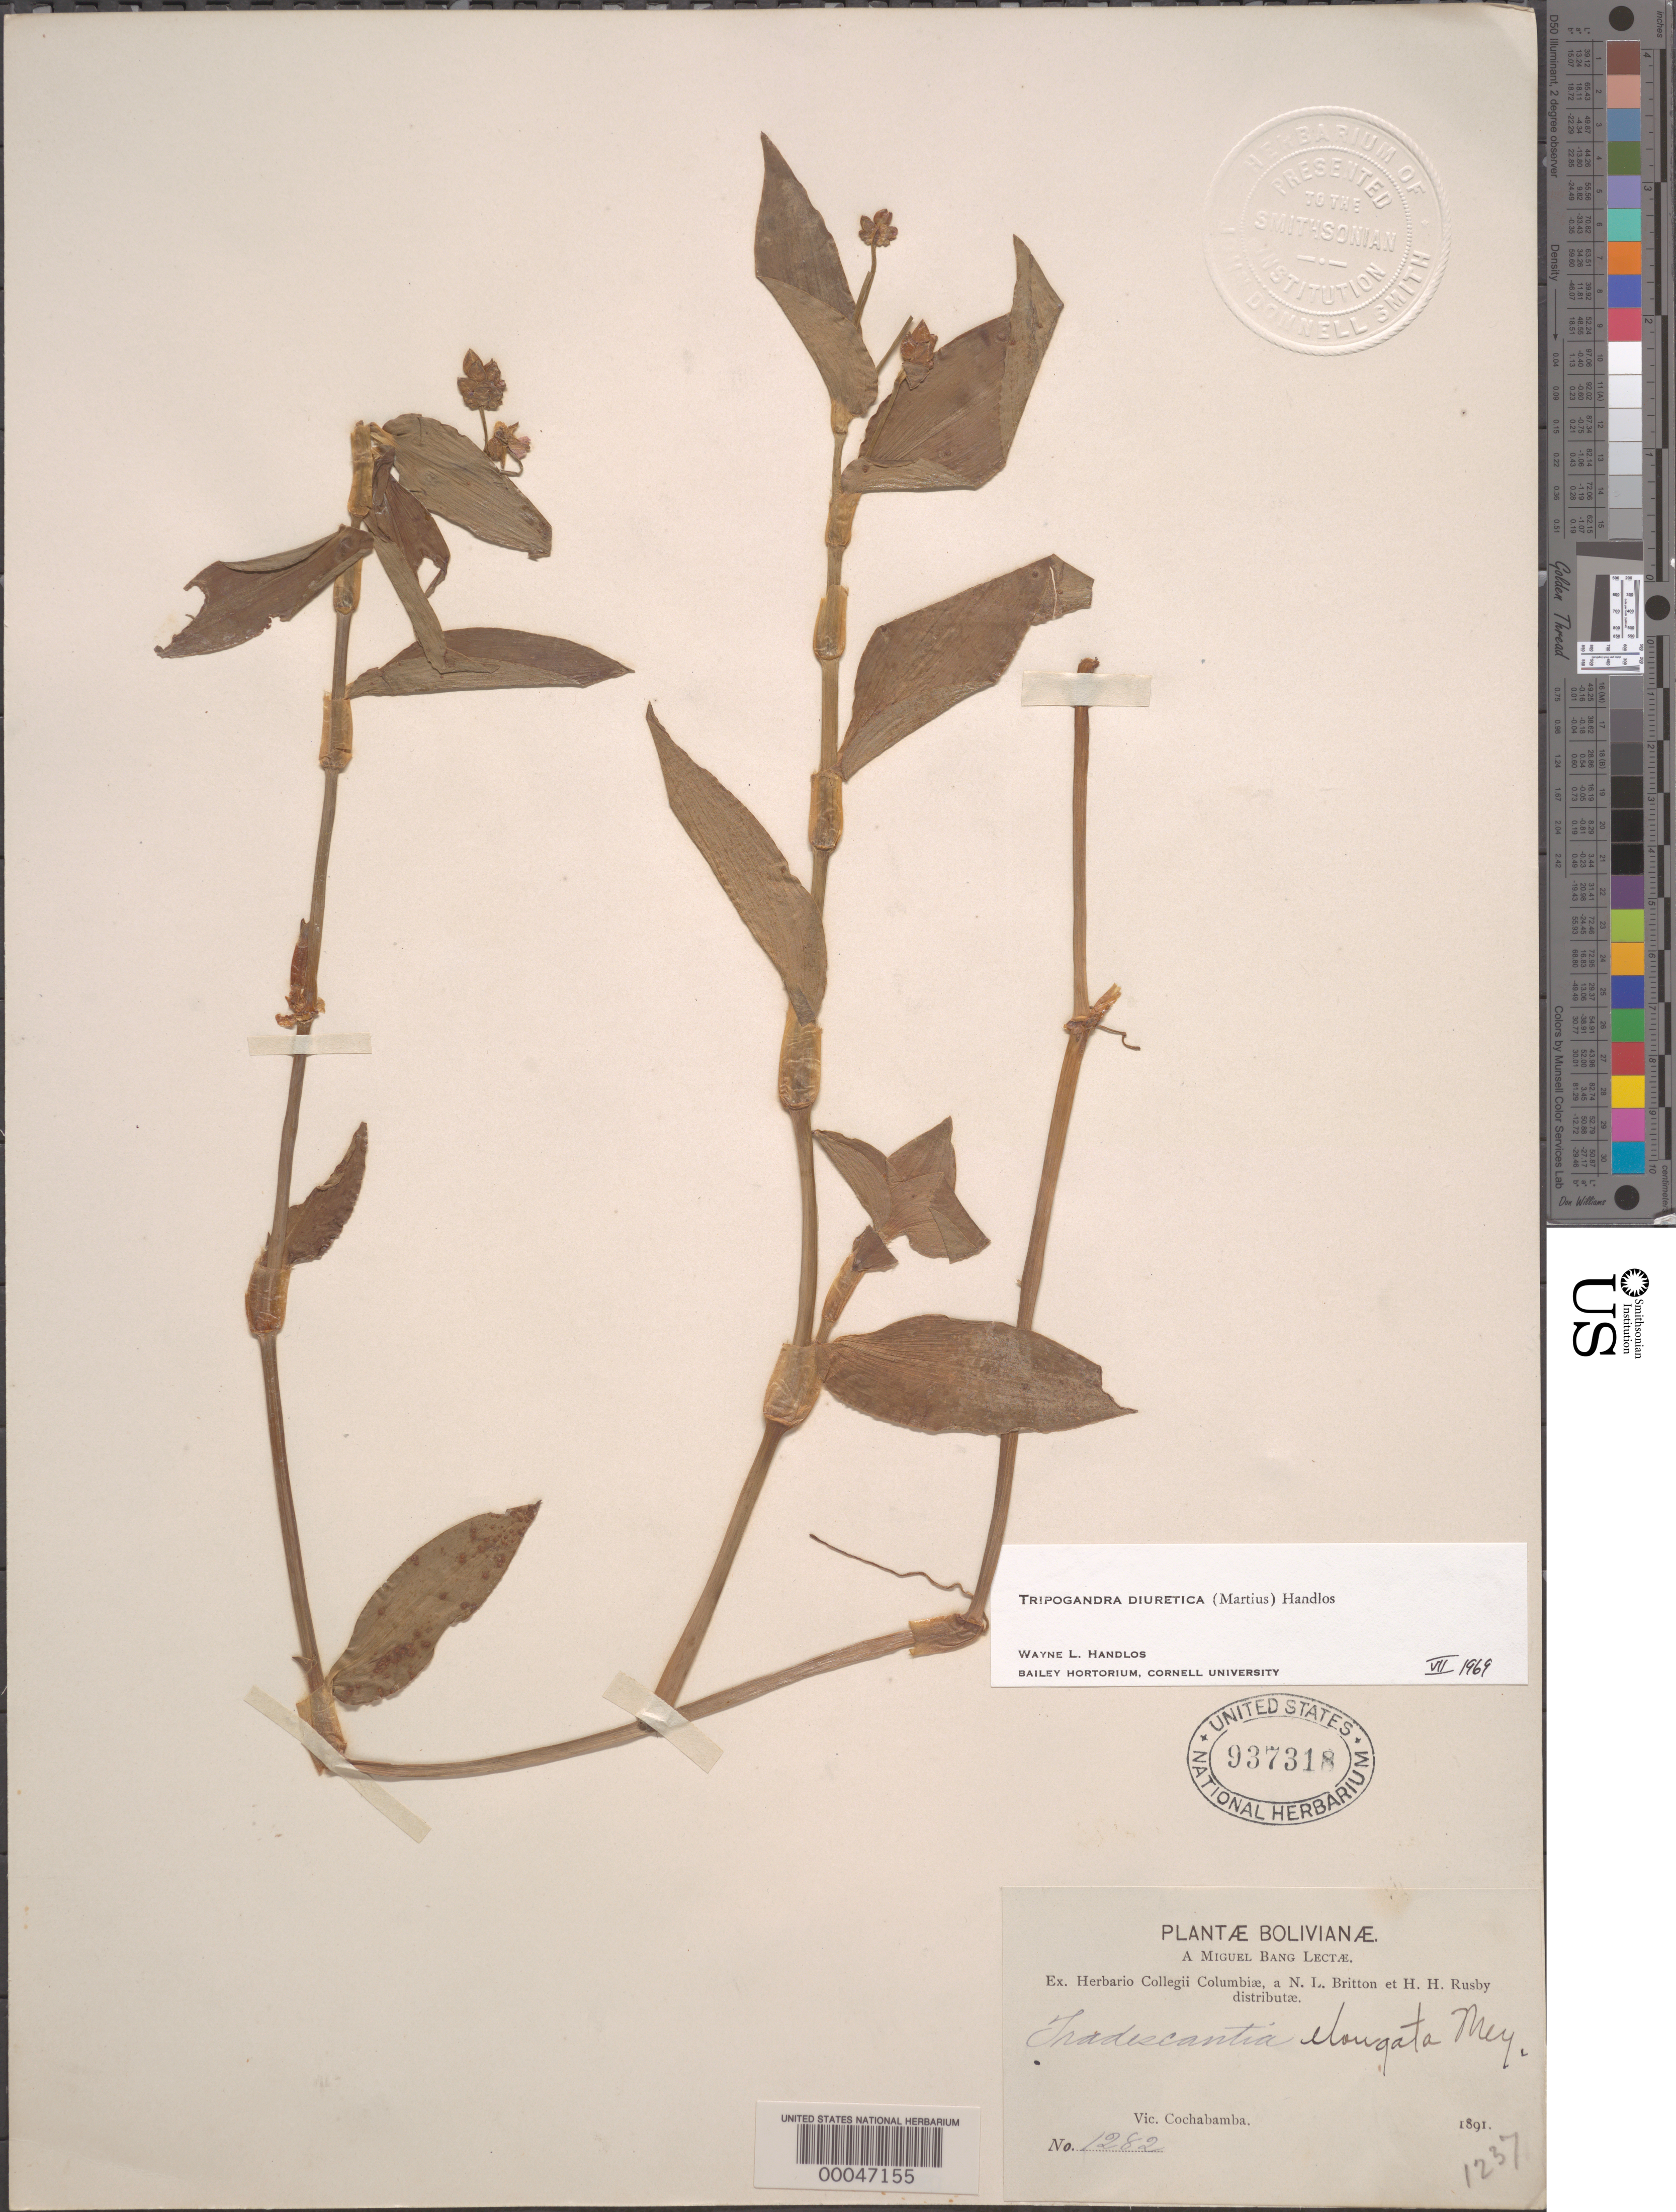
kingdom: Plantae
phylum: Tracheophyta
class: Liliopsida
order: Commelinales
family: Commelinaceae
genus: Tripogandra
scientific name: Tripogandra diuretica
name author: (Mart.) Handlos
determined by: Handlos, W. L.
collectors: M. Bang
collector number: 1282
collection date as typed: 1891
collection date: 1891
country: Bolivia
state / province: Cochabamba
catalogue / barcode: US 937318